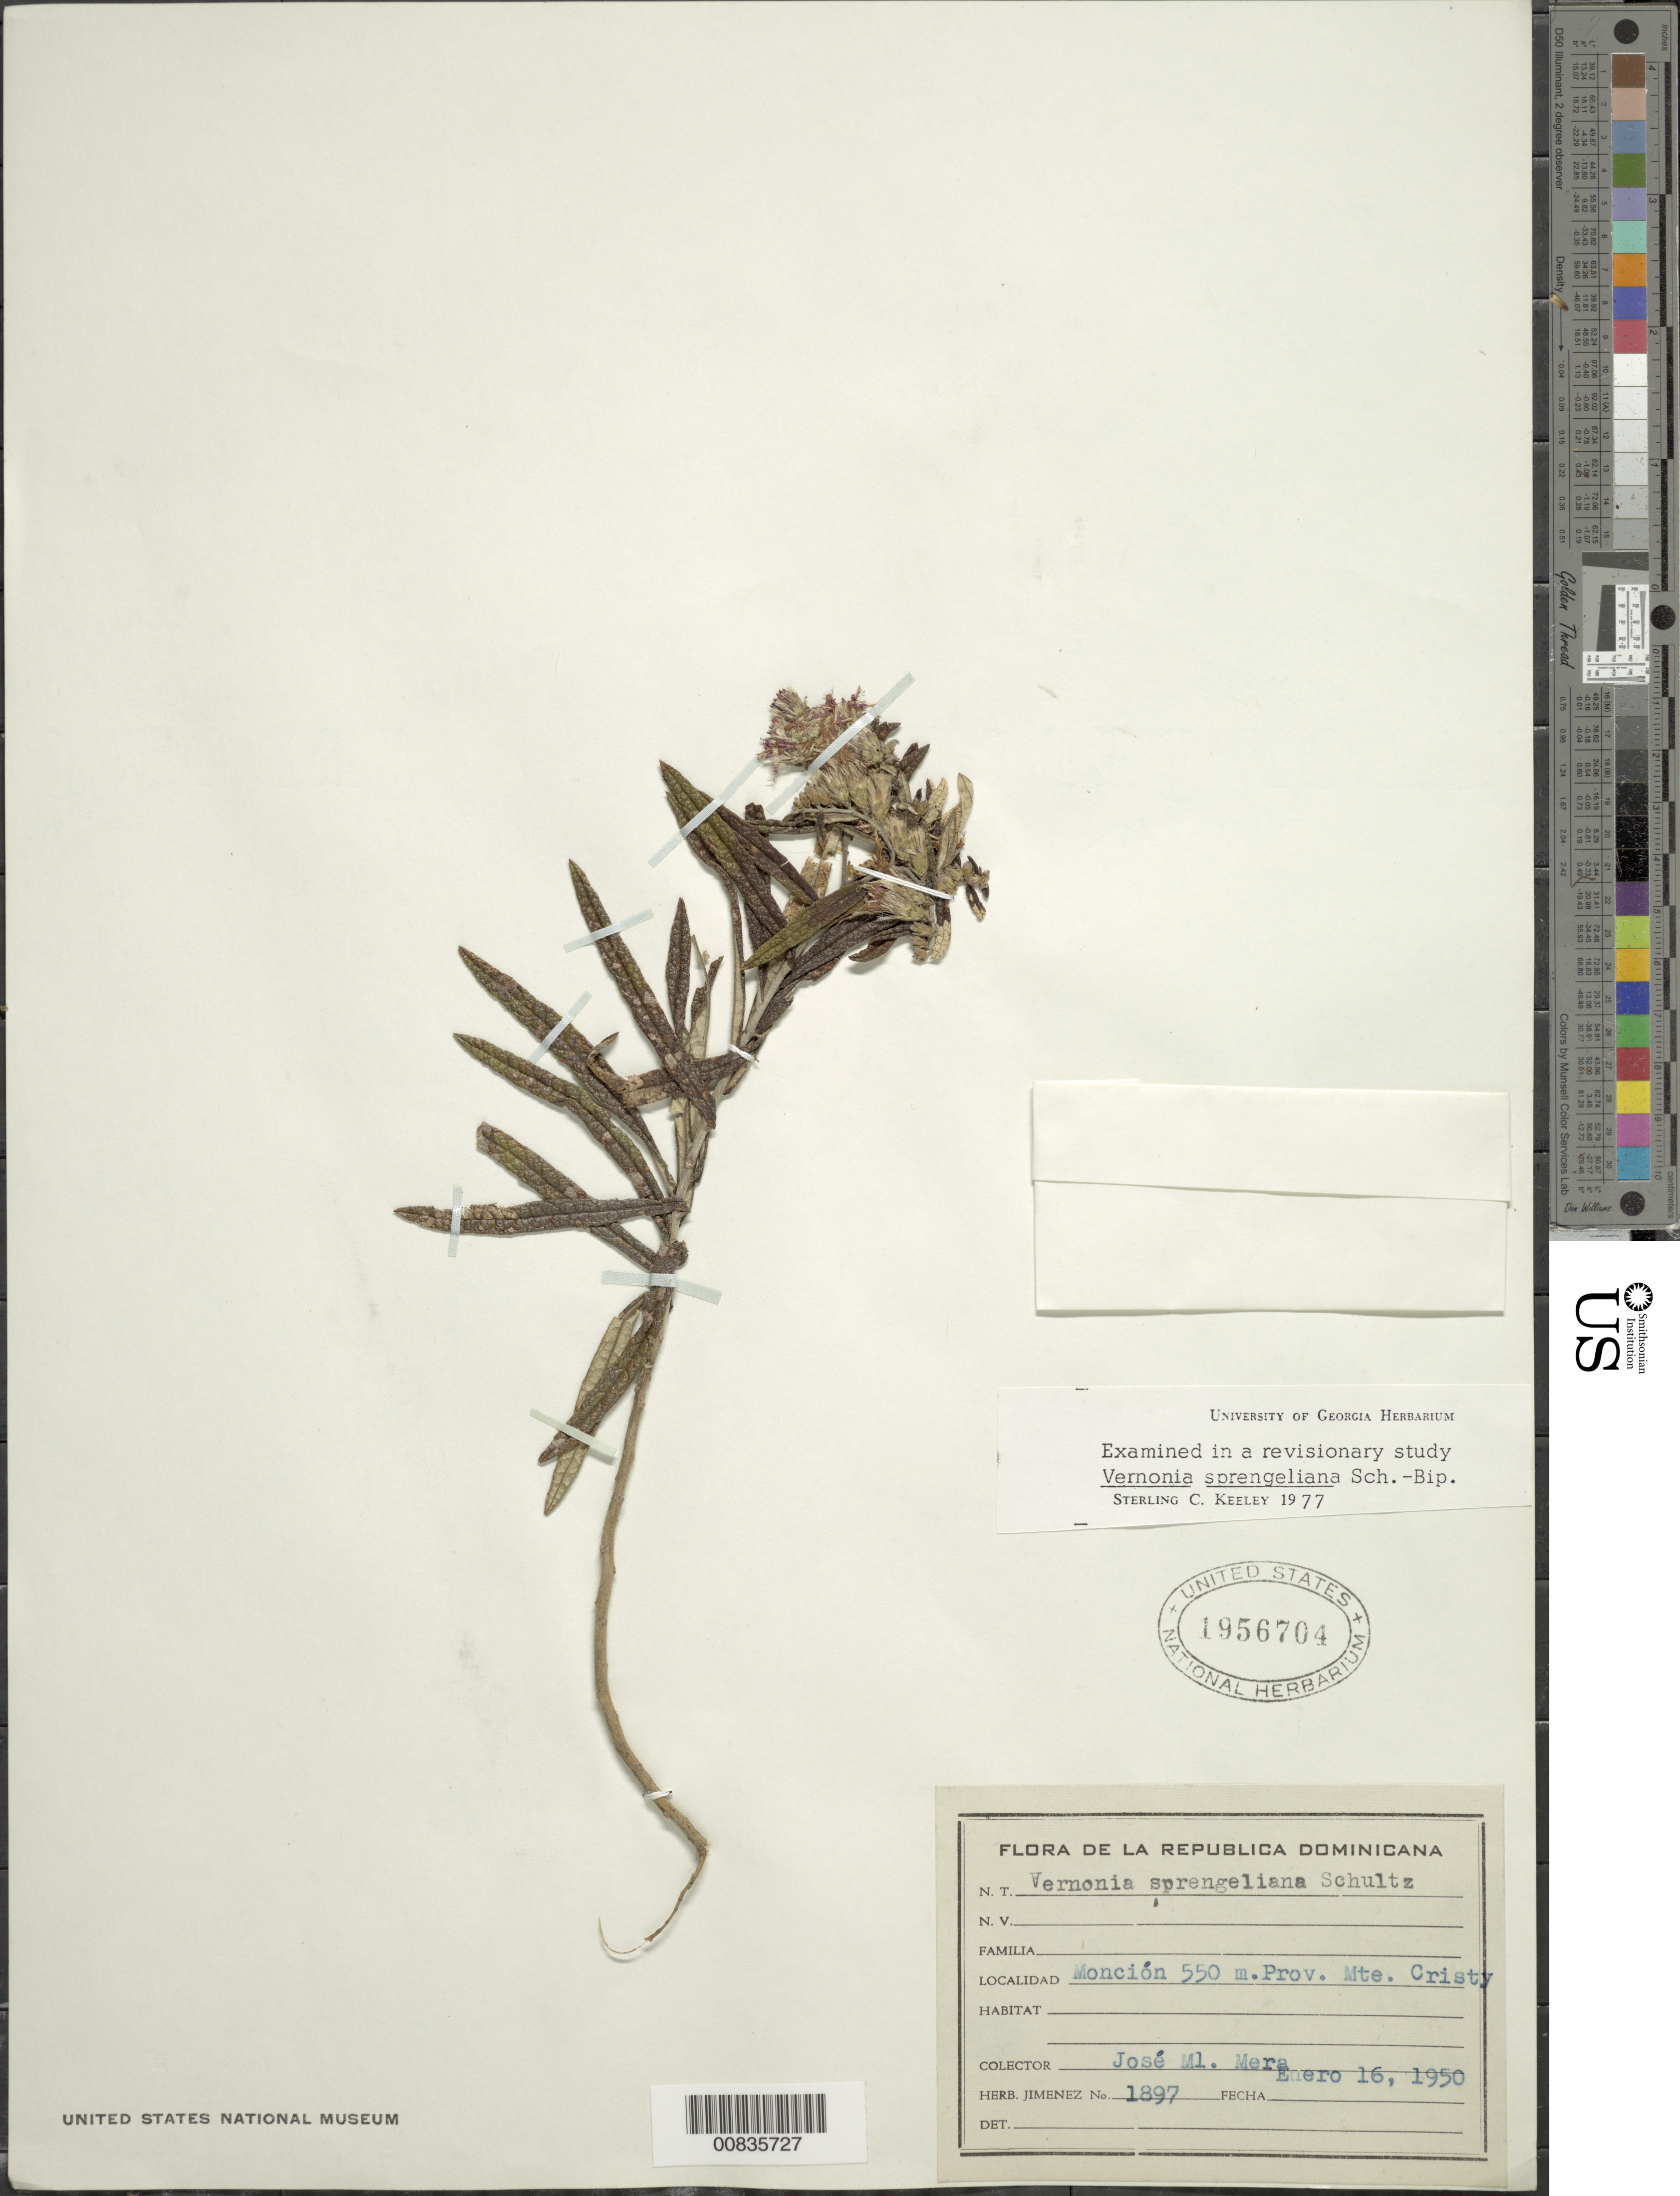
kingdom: Plantae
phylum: Tracheophyta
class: Magnoliopsida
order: Asterales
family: Asteraceae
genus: Lepidaploa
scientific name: Lepidaploa sprengeliana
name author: (Sch. Bip.) H. Rob.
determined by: Keeley, S. C.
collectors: J. Mera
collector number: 1897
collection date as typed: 16 Jan 1950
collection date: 1950-01-16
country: Dominican Republic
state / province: Monte Cristi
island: Hispaniola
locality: Monción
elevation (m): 550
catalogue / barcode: US 1956704